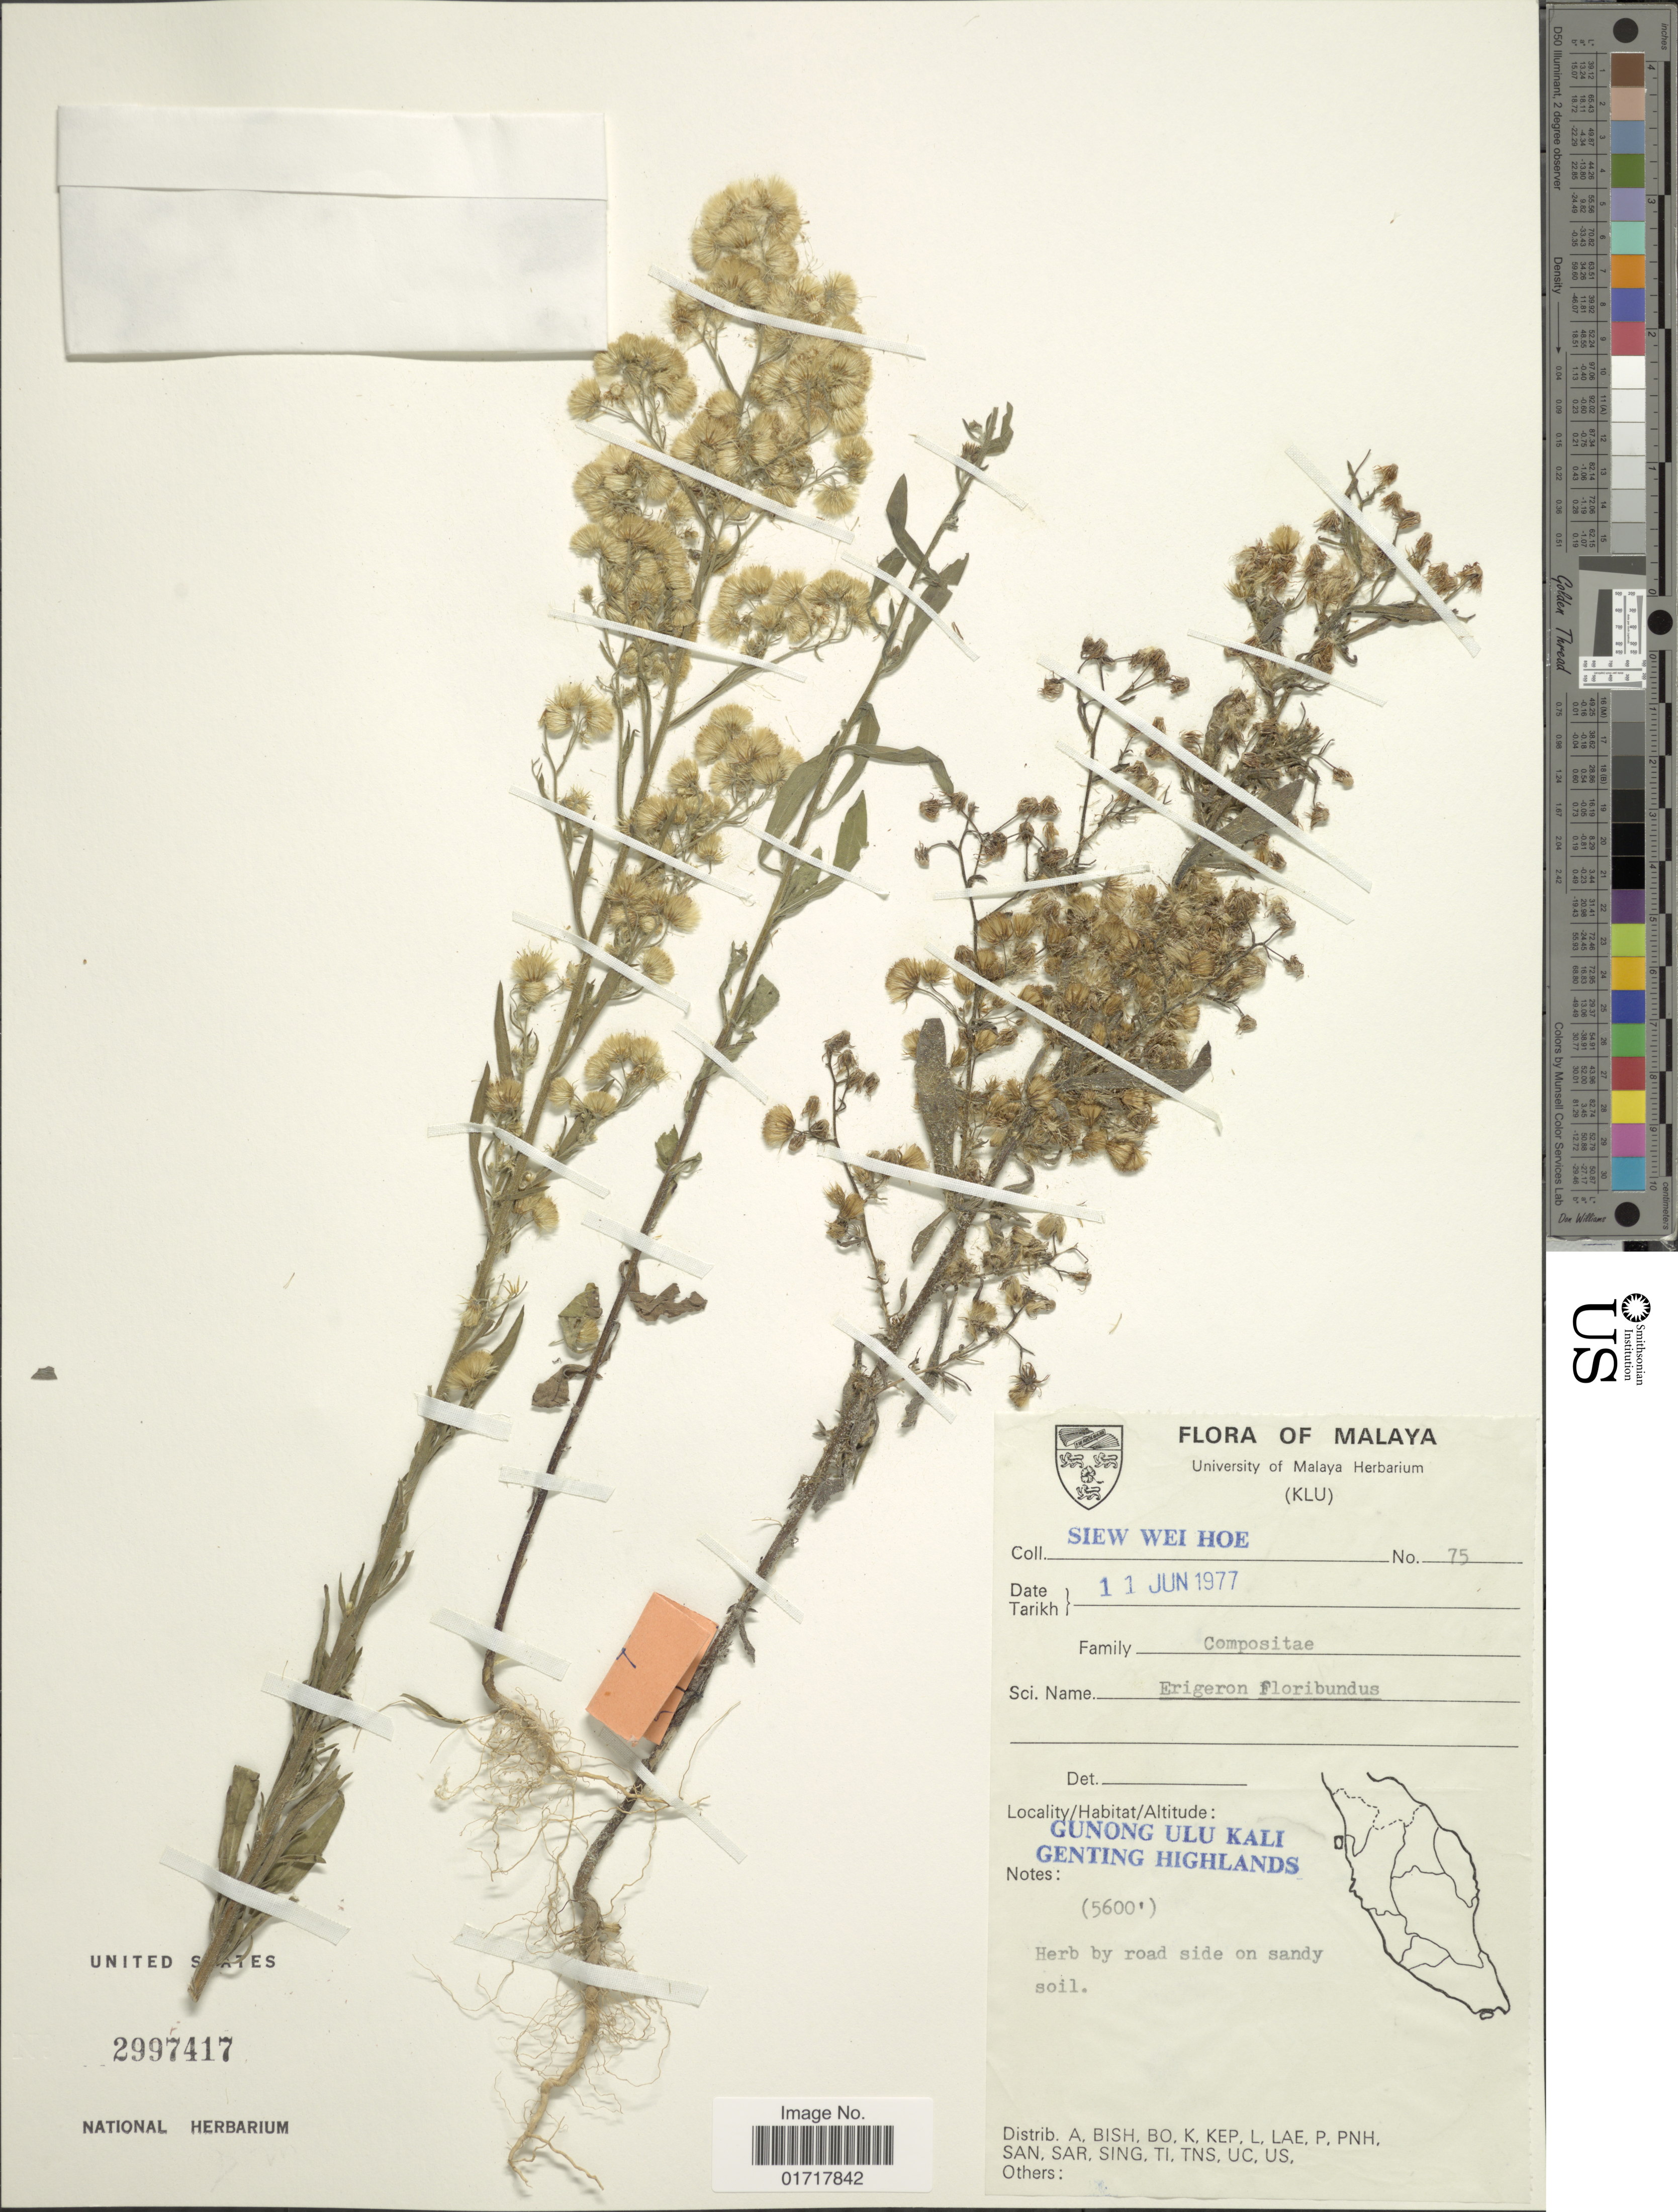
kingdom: Plantae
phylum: Tracheophyta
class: Magnoliopsida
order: Asterales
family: Asteraceae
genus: Conyza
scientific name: Conyza floribunda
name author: Kunth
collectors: W. H. Siew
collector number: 75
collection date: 1977-06-11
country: Malaysia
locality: Malaya, Gunong Ulu Kali, Genting Highlands.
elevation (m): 1707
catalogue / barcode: US 2997417